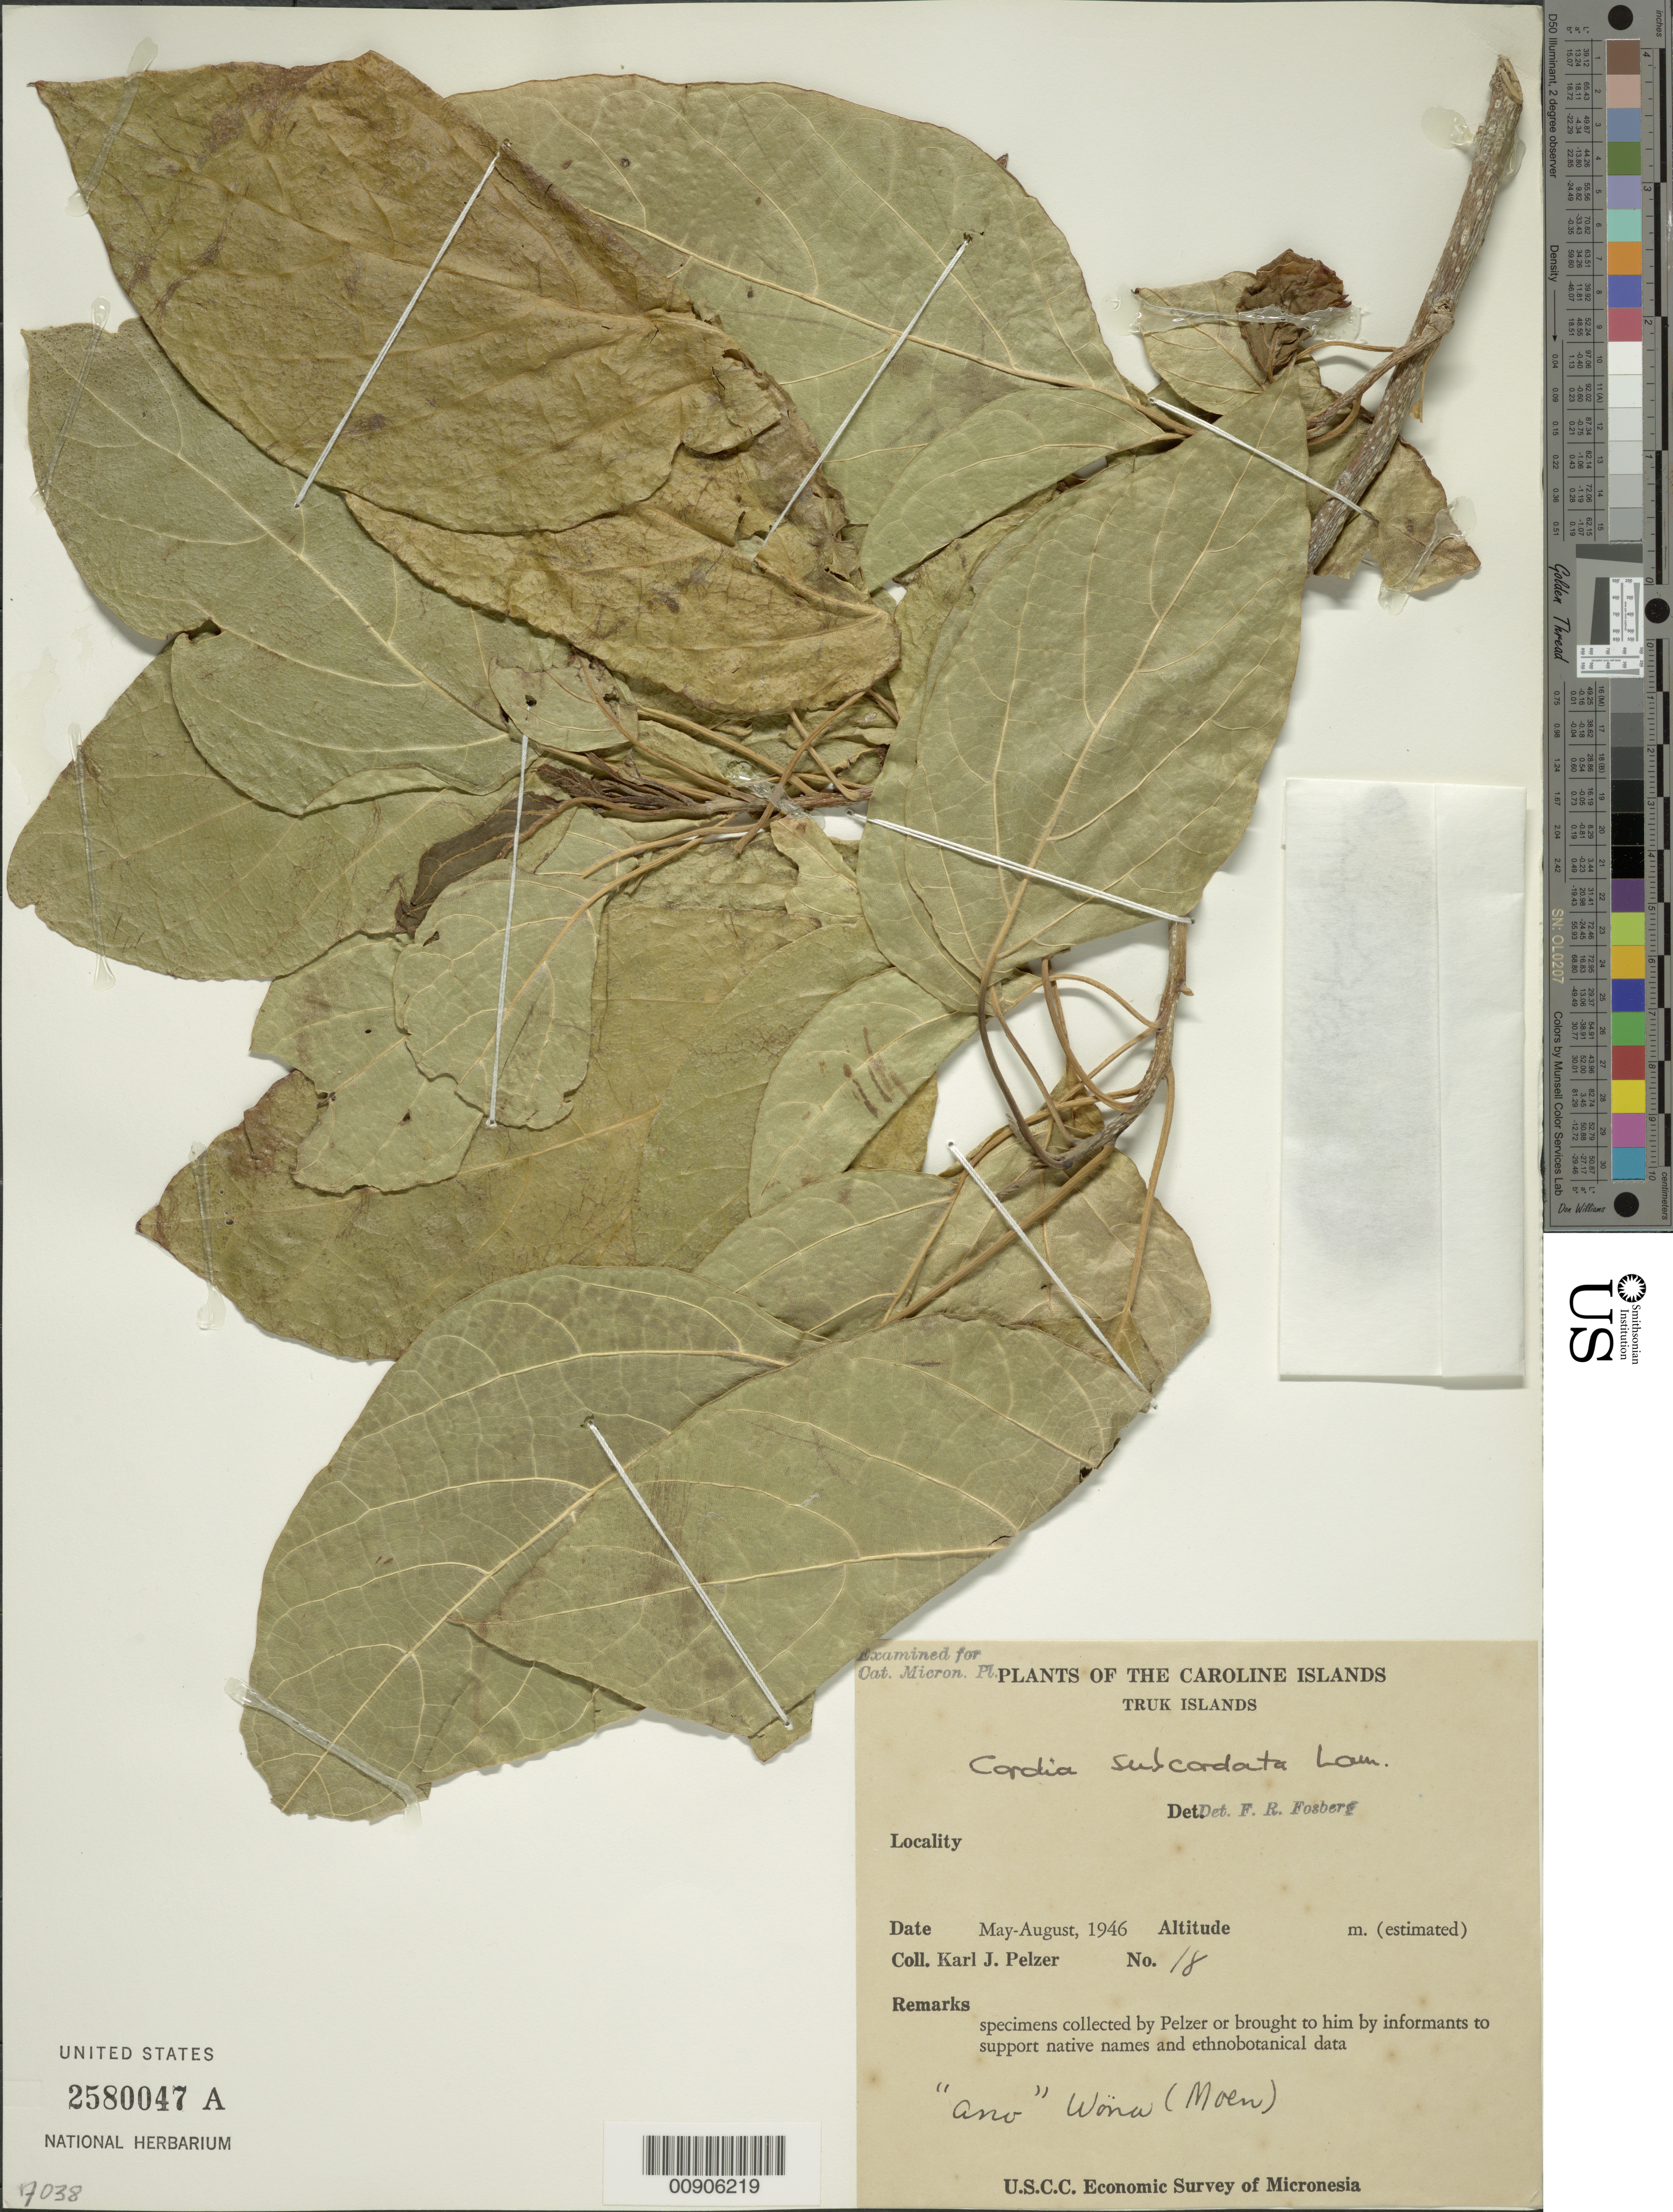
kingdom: Plantae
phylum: Tracheophyta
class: Magnoliopsida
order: Boraginales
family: Cordiaceae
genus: Cordia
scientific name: Cordia subcordata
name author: Lam.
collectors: K. J. Pelzer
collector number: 18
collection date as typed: May 1946 to Aug 1946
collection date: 1946-05/1946-08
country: Micronesia, Federated States of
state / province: Truk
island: Moen [Wono]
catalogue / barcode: US 2580047A